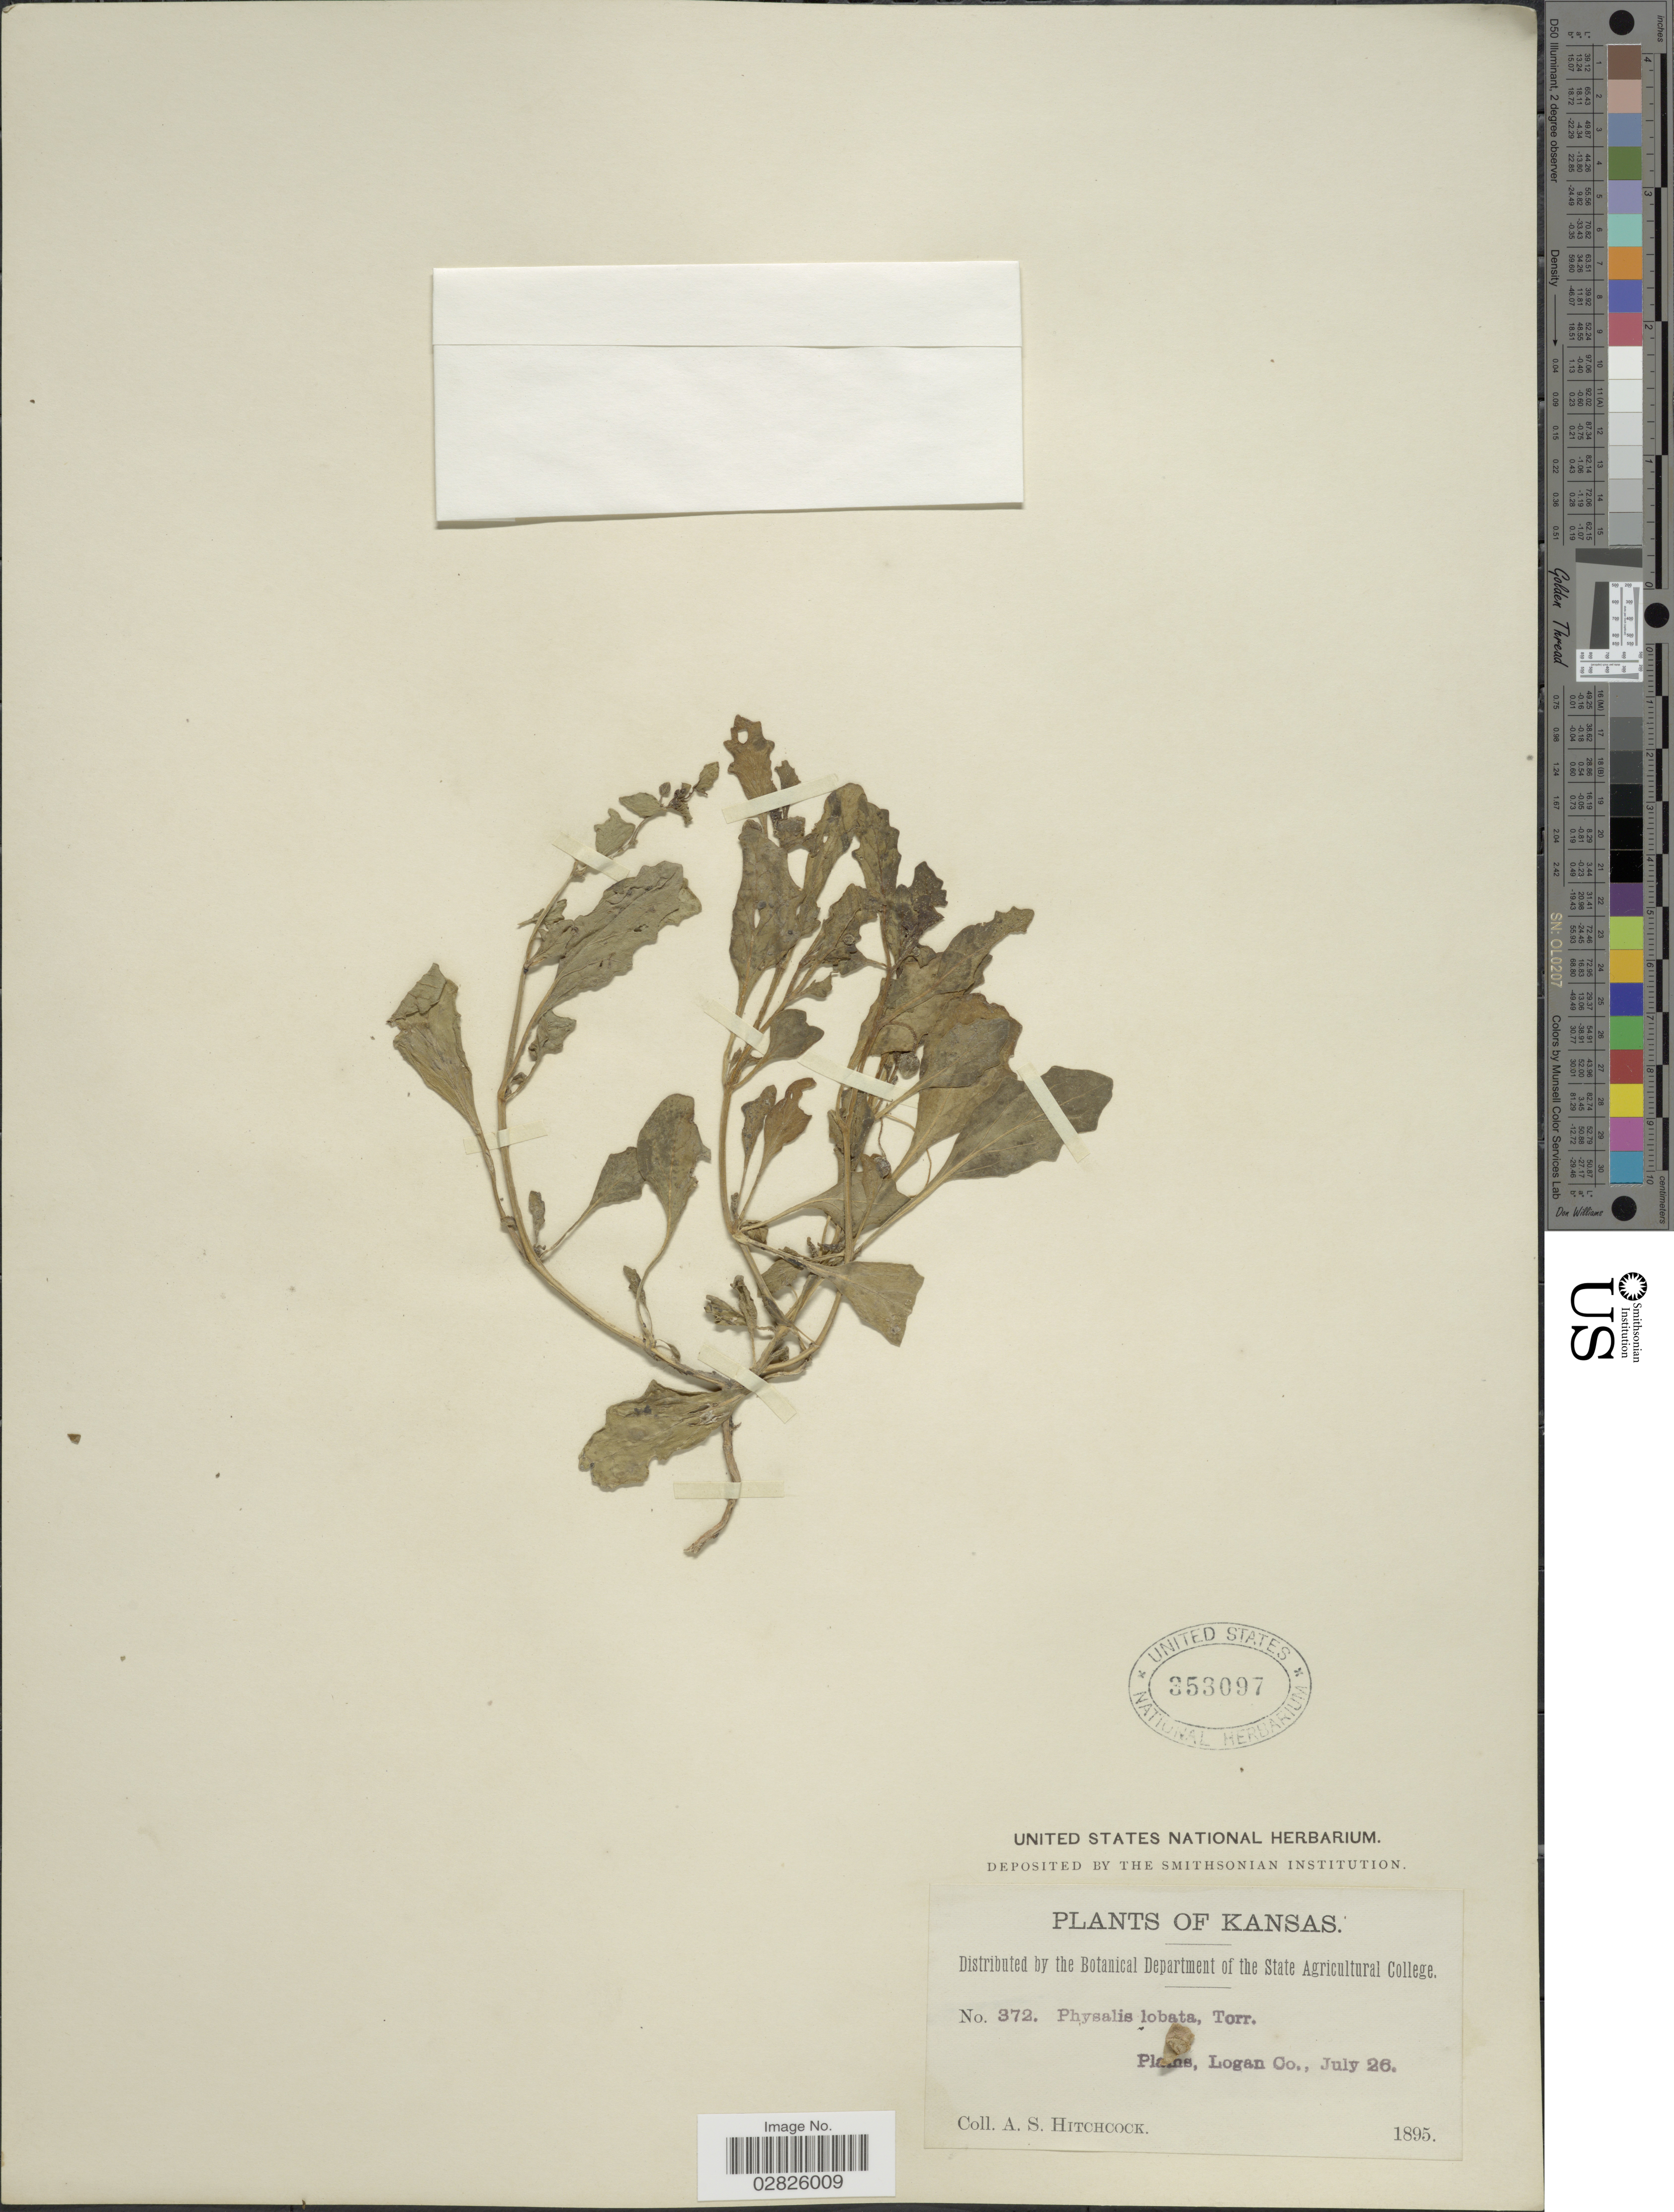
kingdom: Plantae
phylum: Tracheophyta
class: Magnoliopsida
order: Solanales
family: Solanaceae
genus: Quincula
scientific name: Quincula lobata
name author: (Torr.) Raf.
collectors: A. S. Hitchcock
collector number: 372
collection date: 1895-07-26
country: United States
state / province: Kansas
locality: Plains, Logan Co.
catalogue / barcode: US 353097